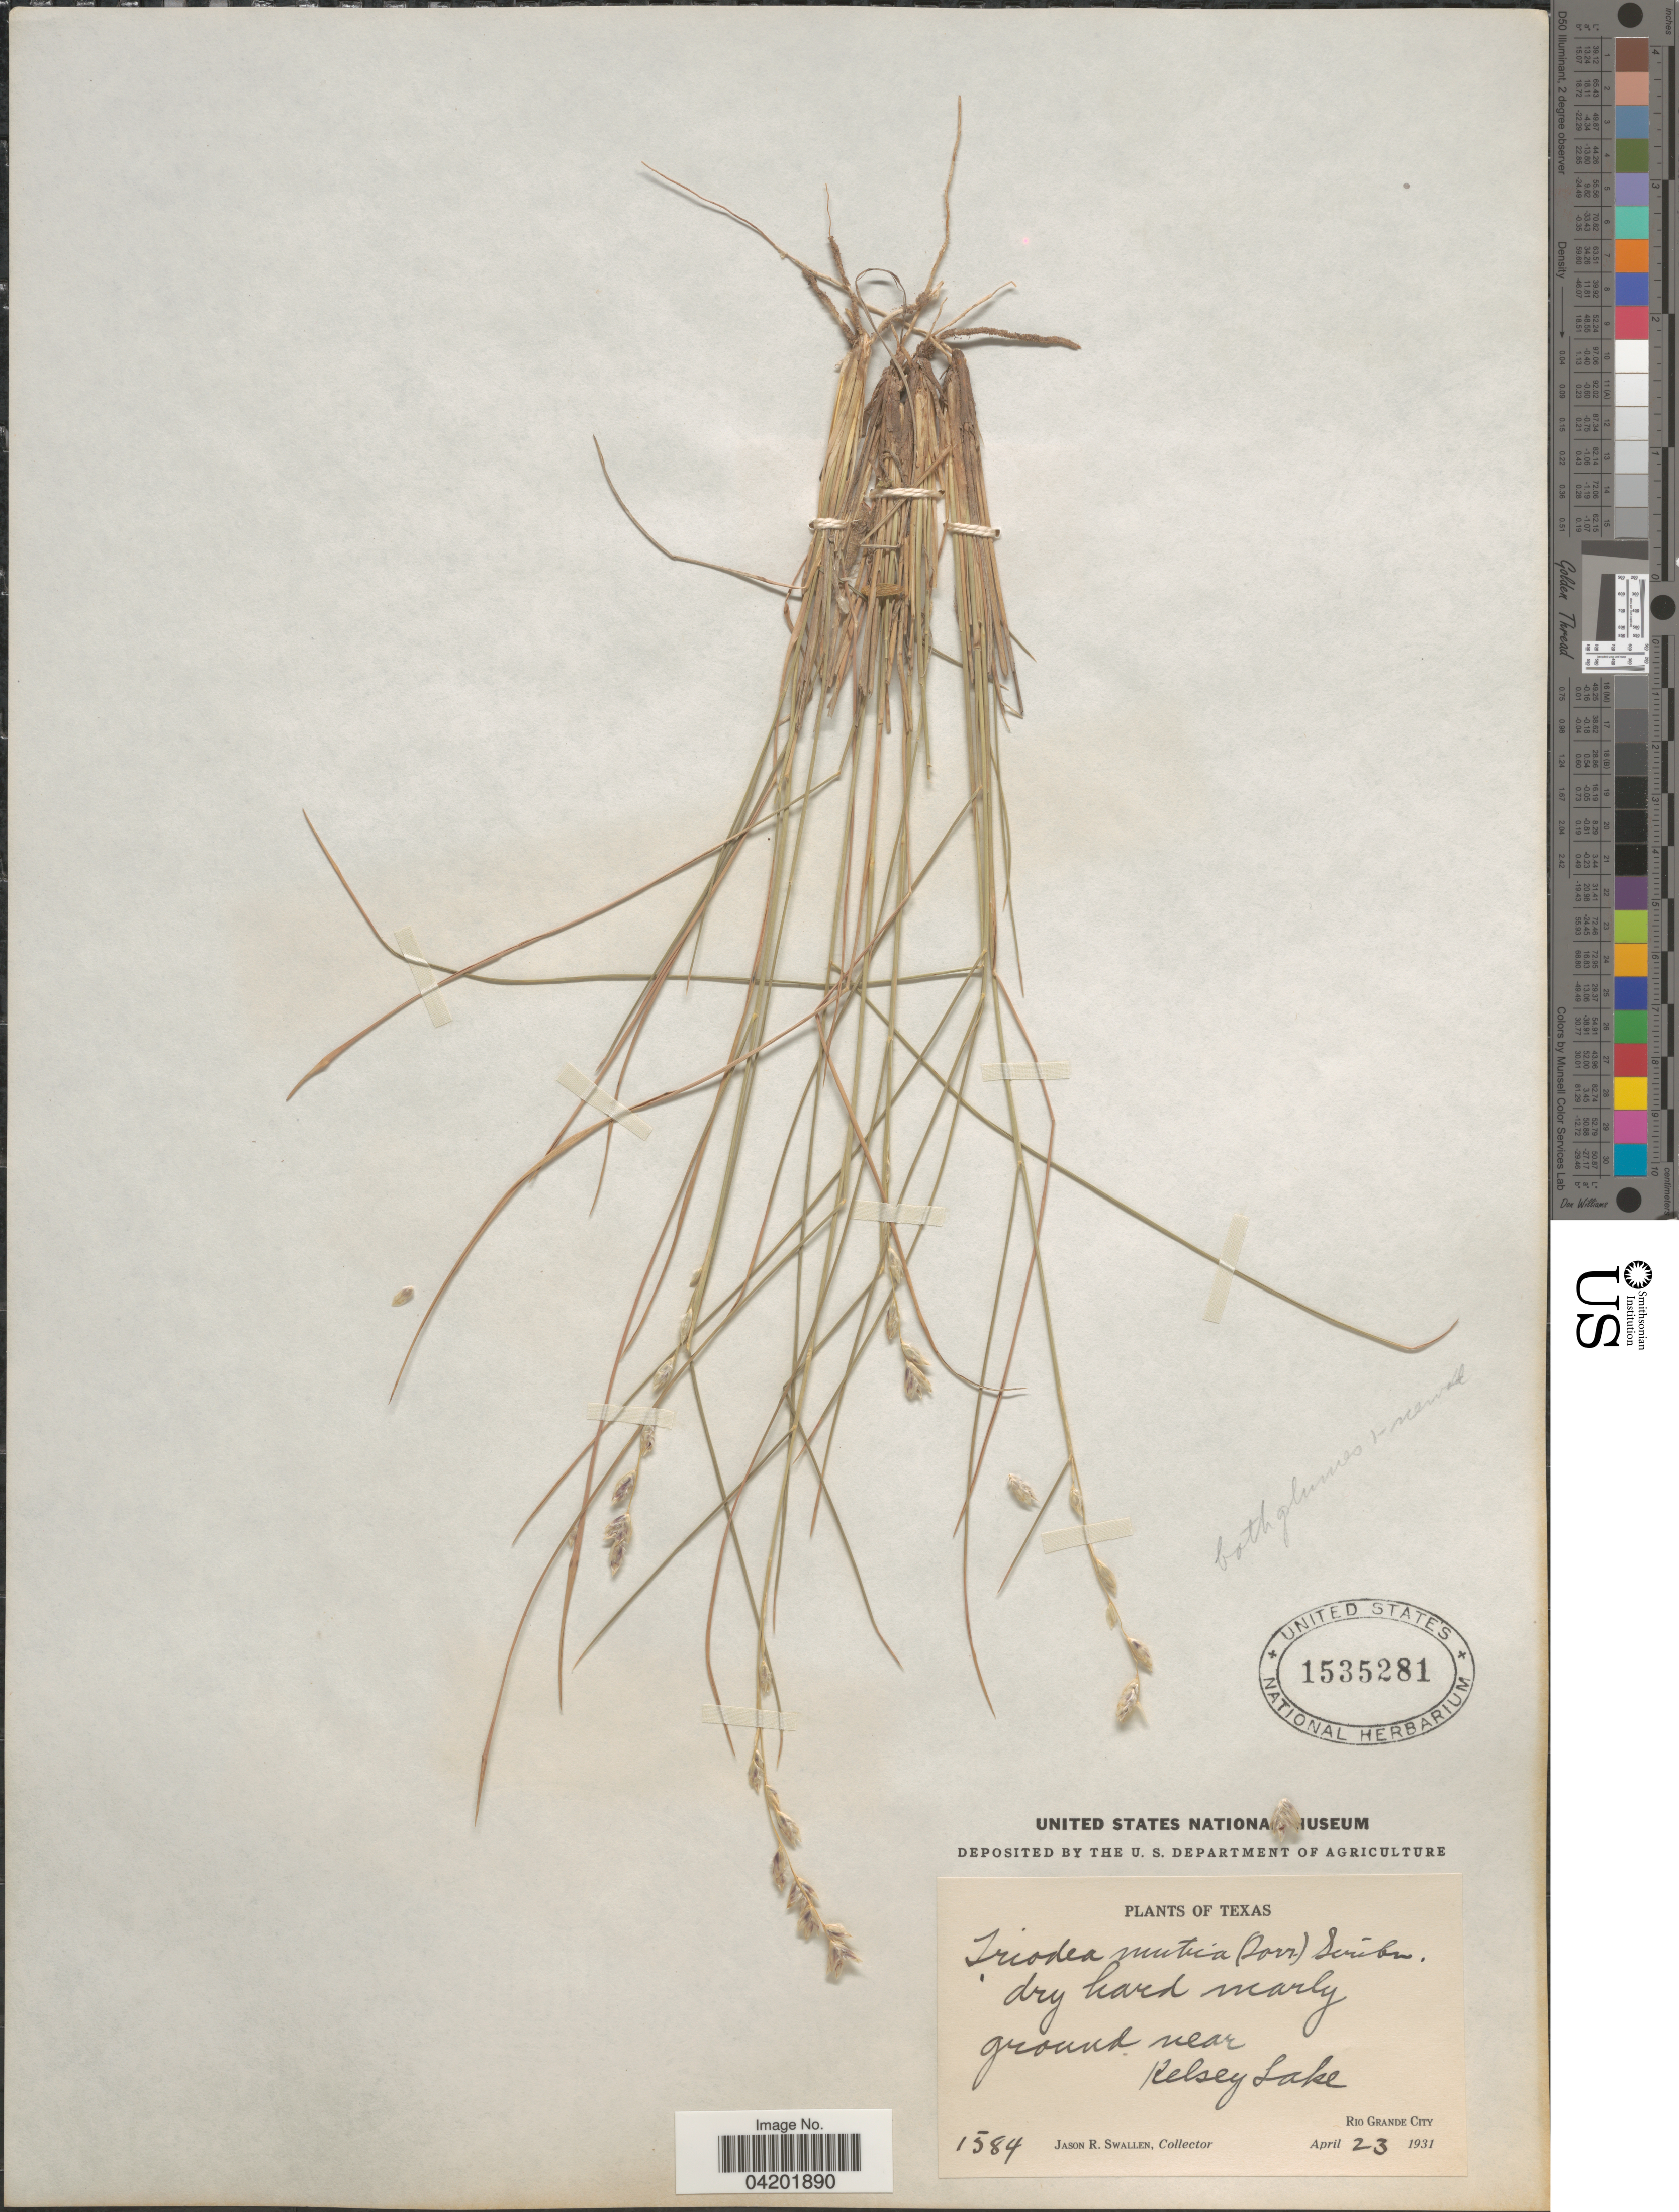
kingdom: Plantae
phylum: Tracheophyta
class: Liliopsida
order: Poales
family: Poaceae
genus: Tridentopsis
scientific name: Tridentopsis mutica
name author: (Torr.) P.M. Peterson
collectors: J. R. Swallen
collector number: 1584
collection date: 1931-04-23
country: United States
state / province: Texas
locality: Ground near Kelsey Lake. Rio Grande City.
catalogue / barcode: US 1535281